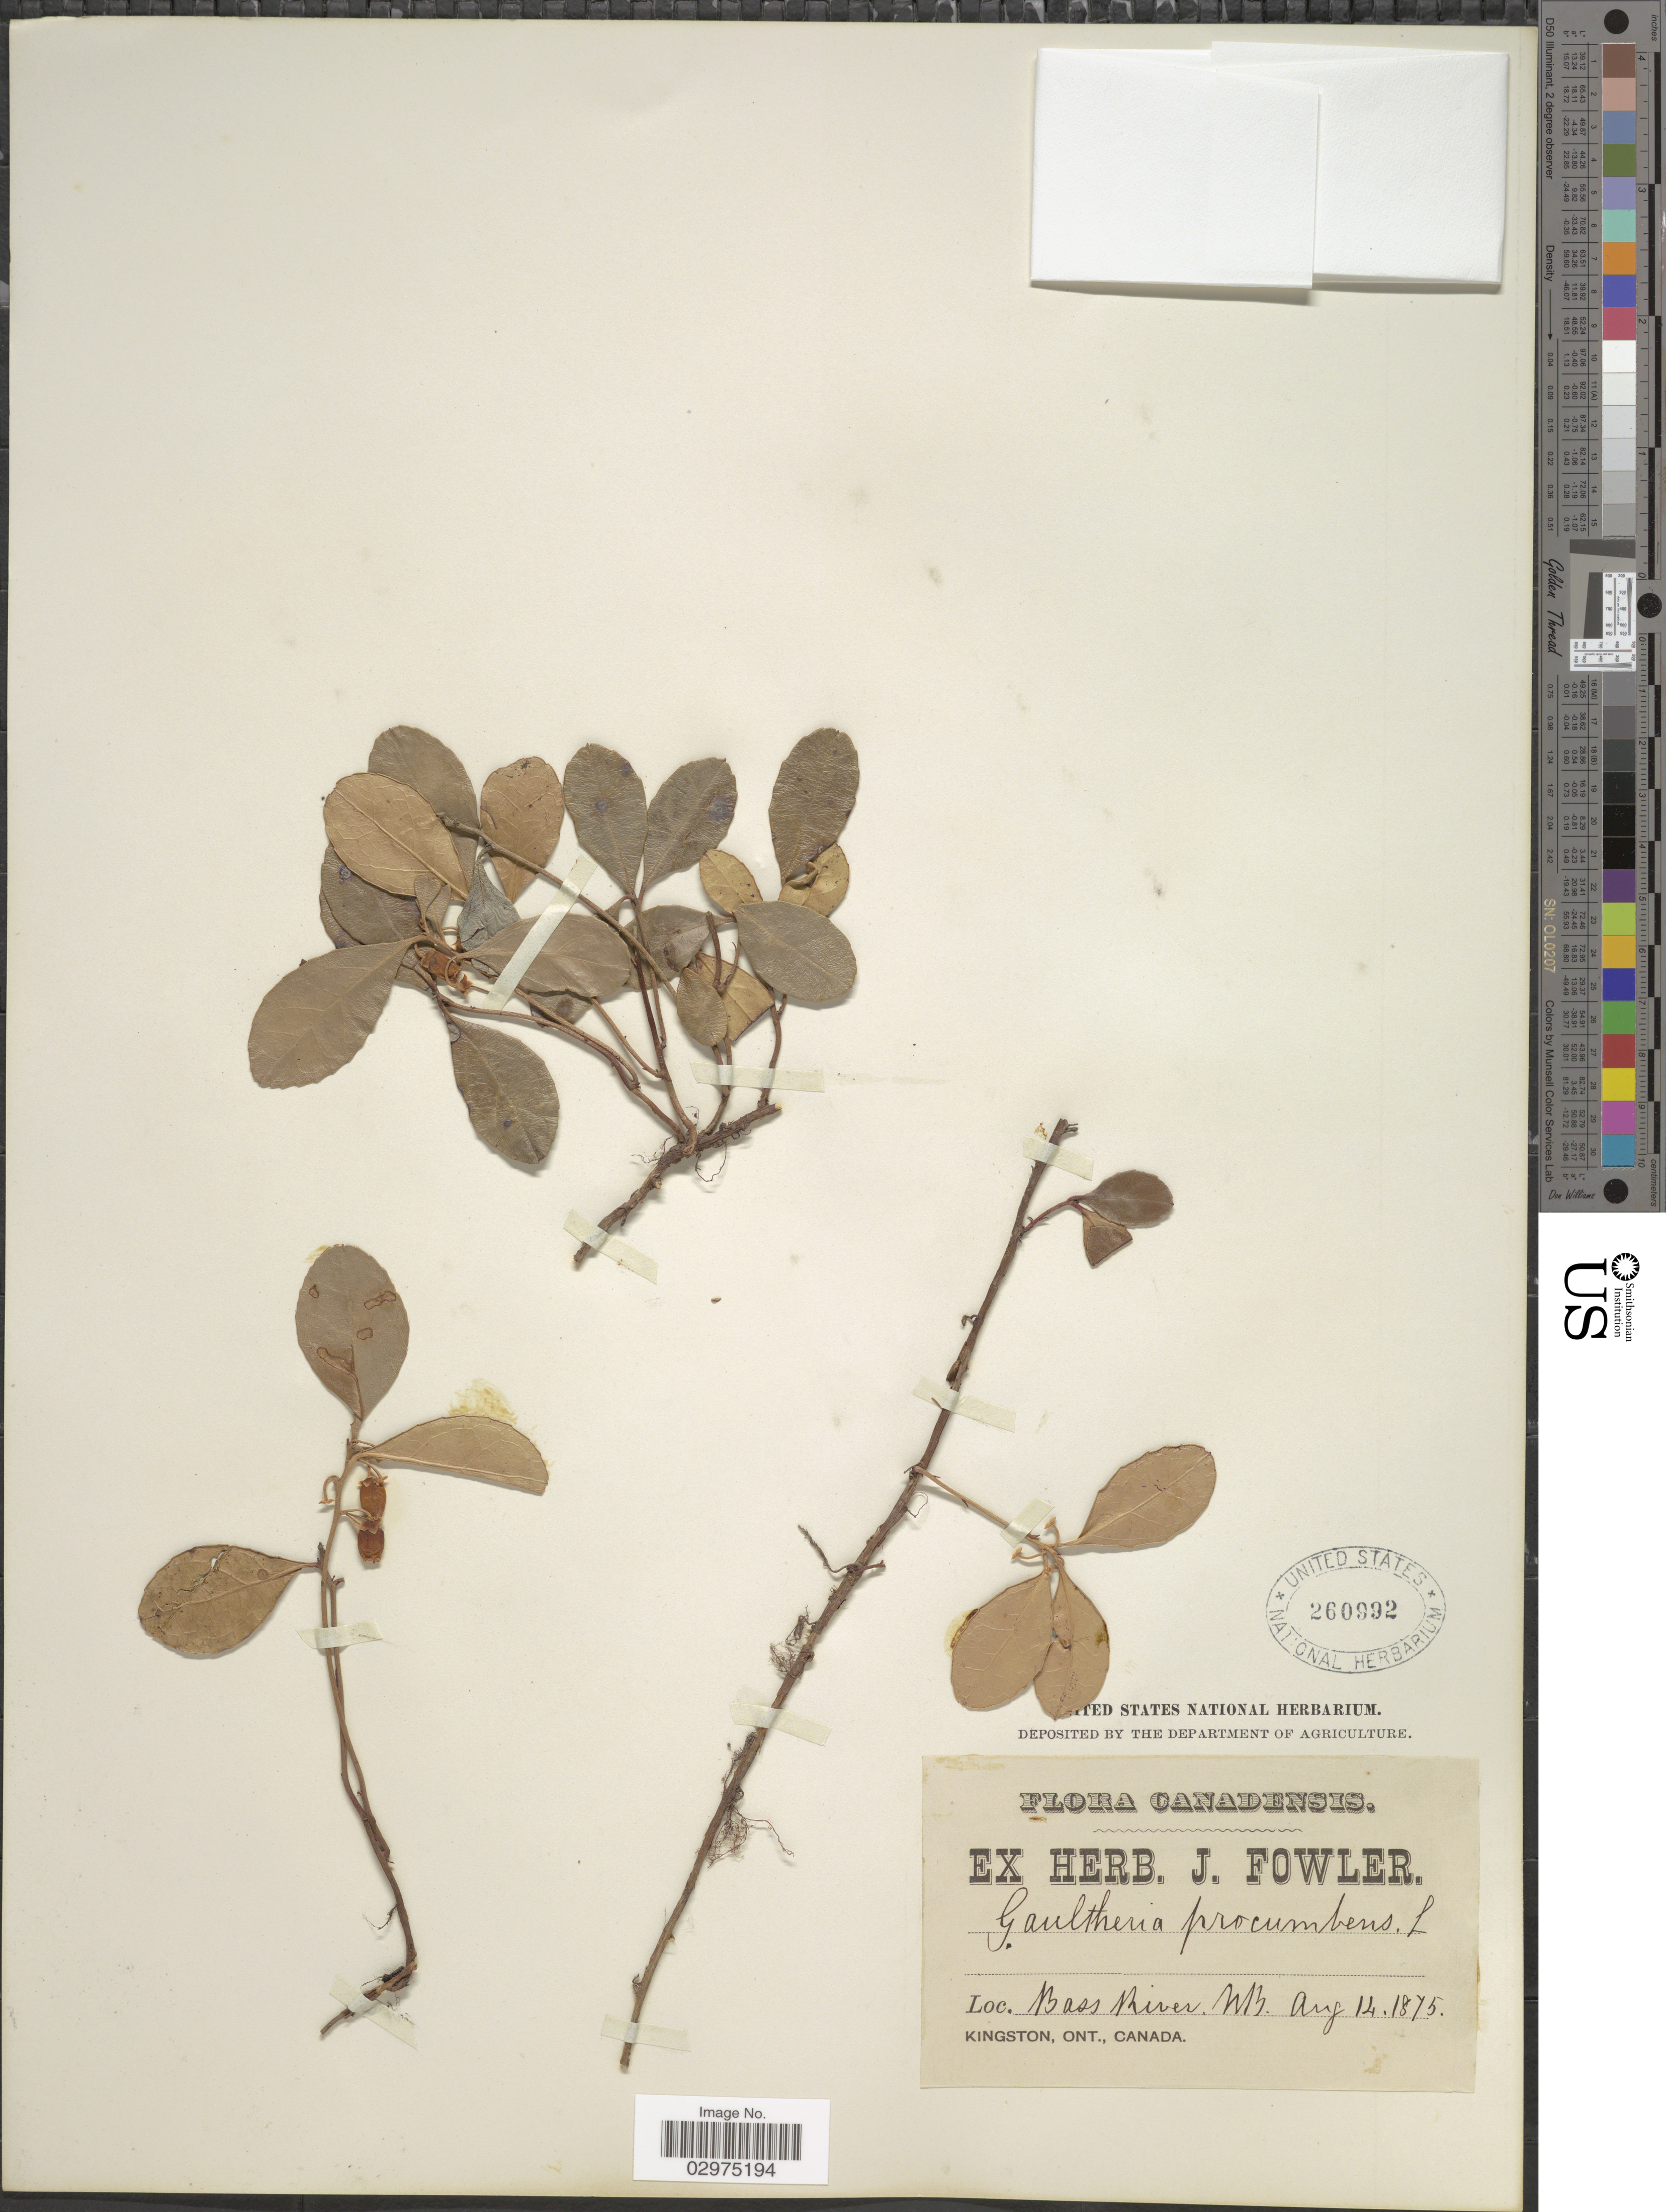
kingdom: Plantae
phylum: Tracheophyta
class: Magnoliopsida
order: Ericales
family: Ericaceae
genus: Gaultheria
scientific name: Gaultheria procumbens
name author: L.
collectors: ex herb. J. Fowler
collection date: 1875-08-14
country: Canada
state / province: Ontario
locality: Bass River. Kingston.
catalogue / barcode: US 260992